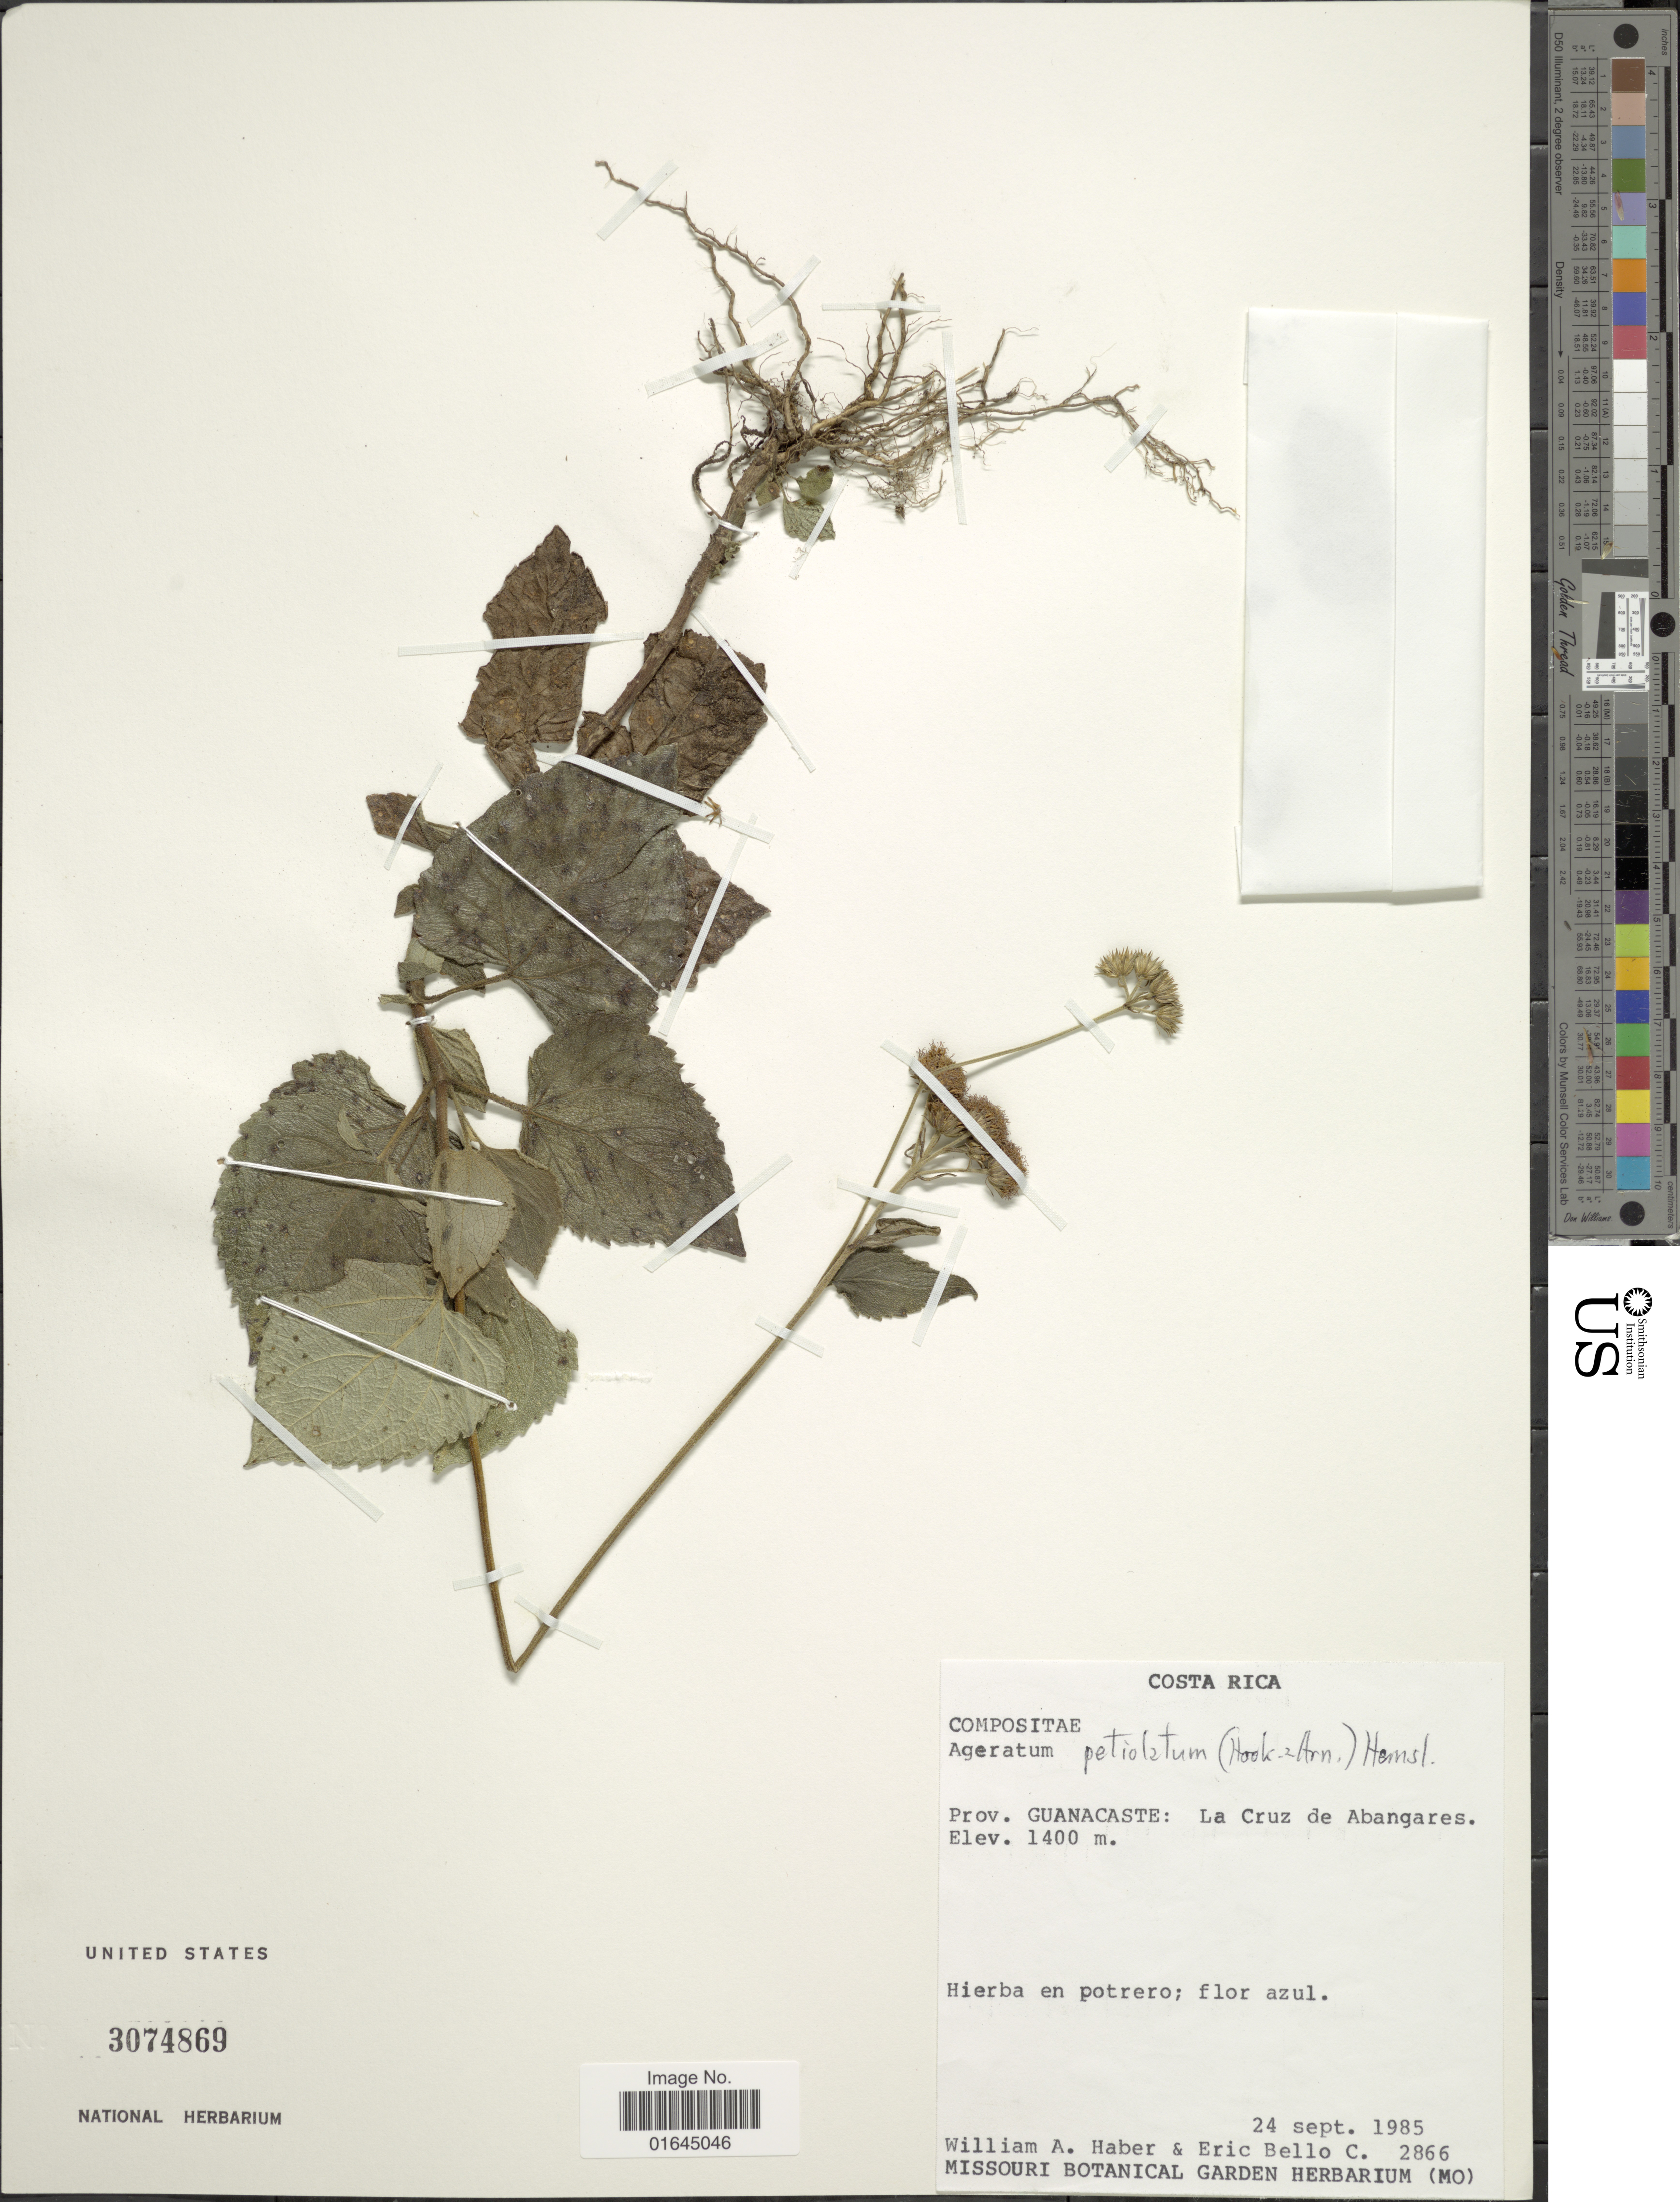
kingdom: Plantae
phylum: Tracheophyta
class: Magnoliopsida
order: Asterales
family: Asteraceae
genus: Ageratum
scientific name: Ageratum petiolatum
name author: (Hook. & Arn.) Hemsl.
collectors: W. A. Haber & E. Bello C.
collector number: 2866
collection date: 1985-09-24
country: Costa Rica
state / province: Guanacaste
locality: La Cruz de Abangares.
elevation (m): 1400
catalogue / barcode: US 3074869